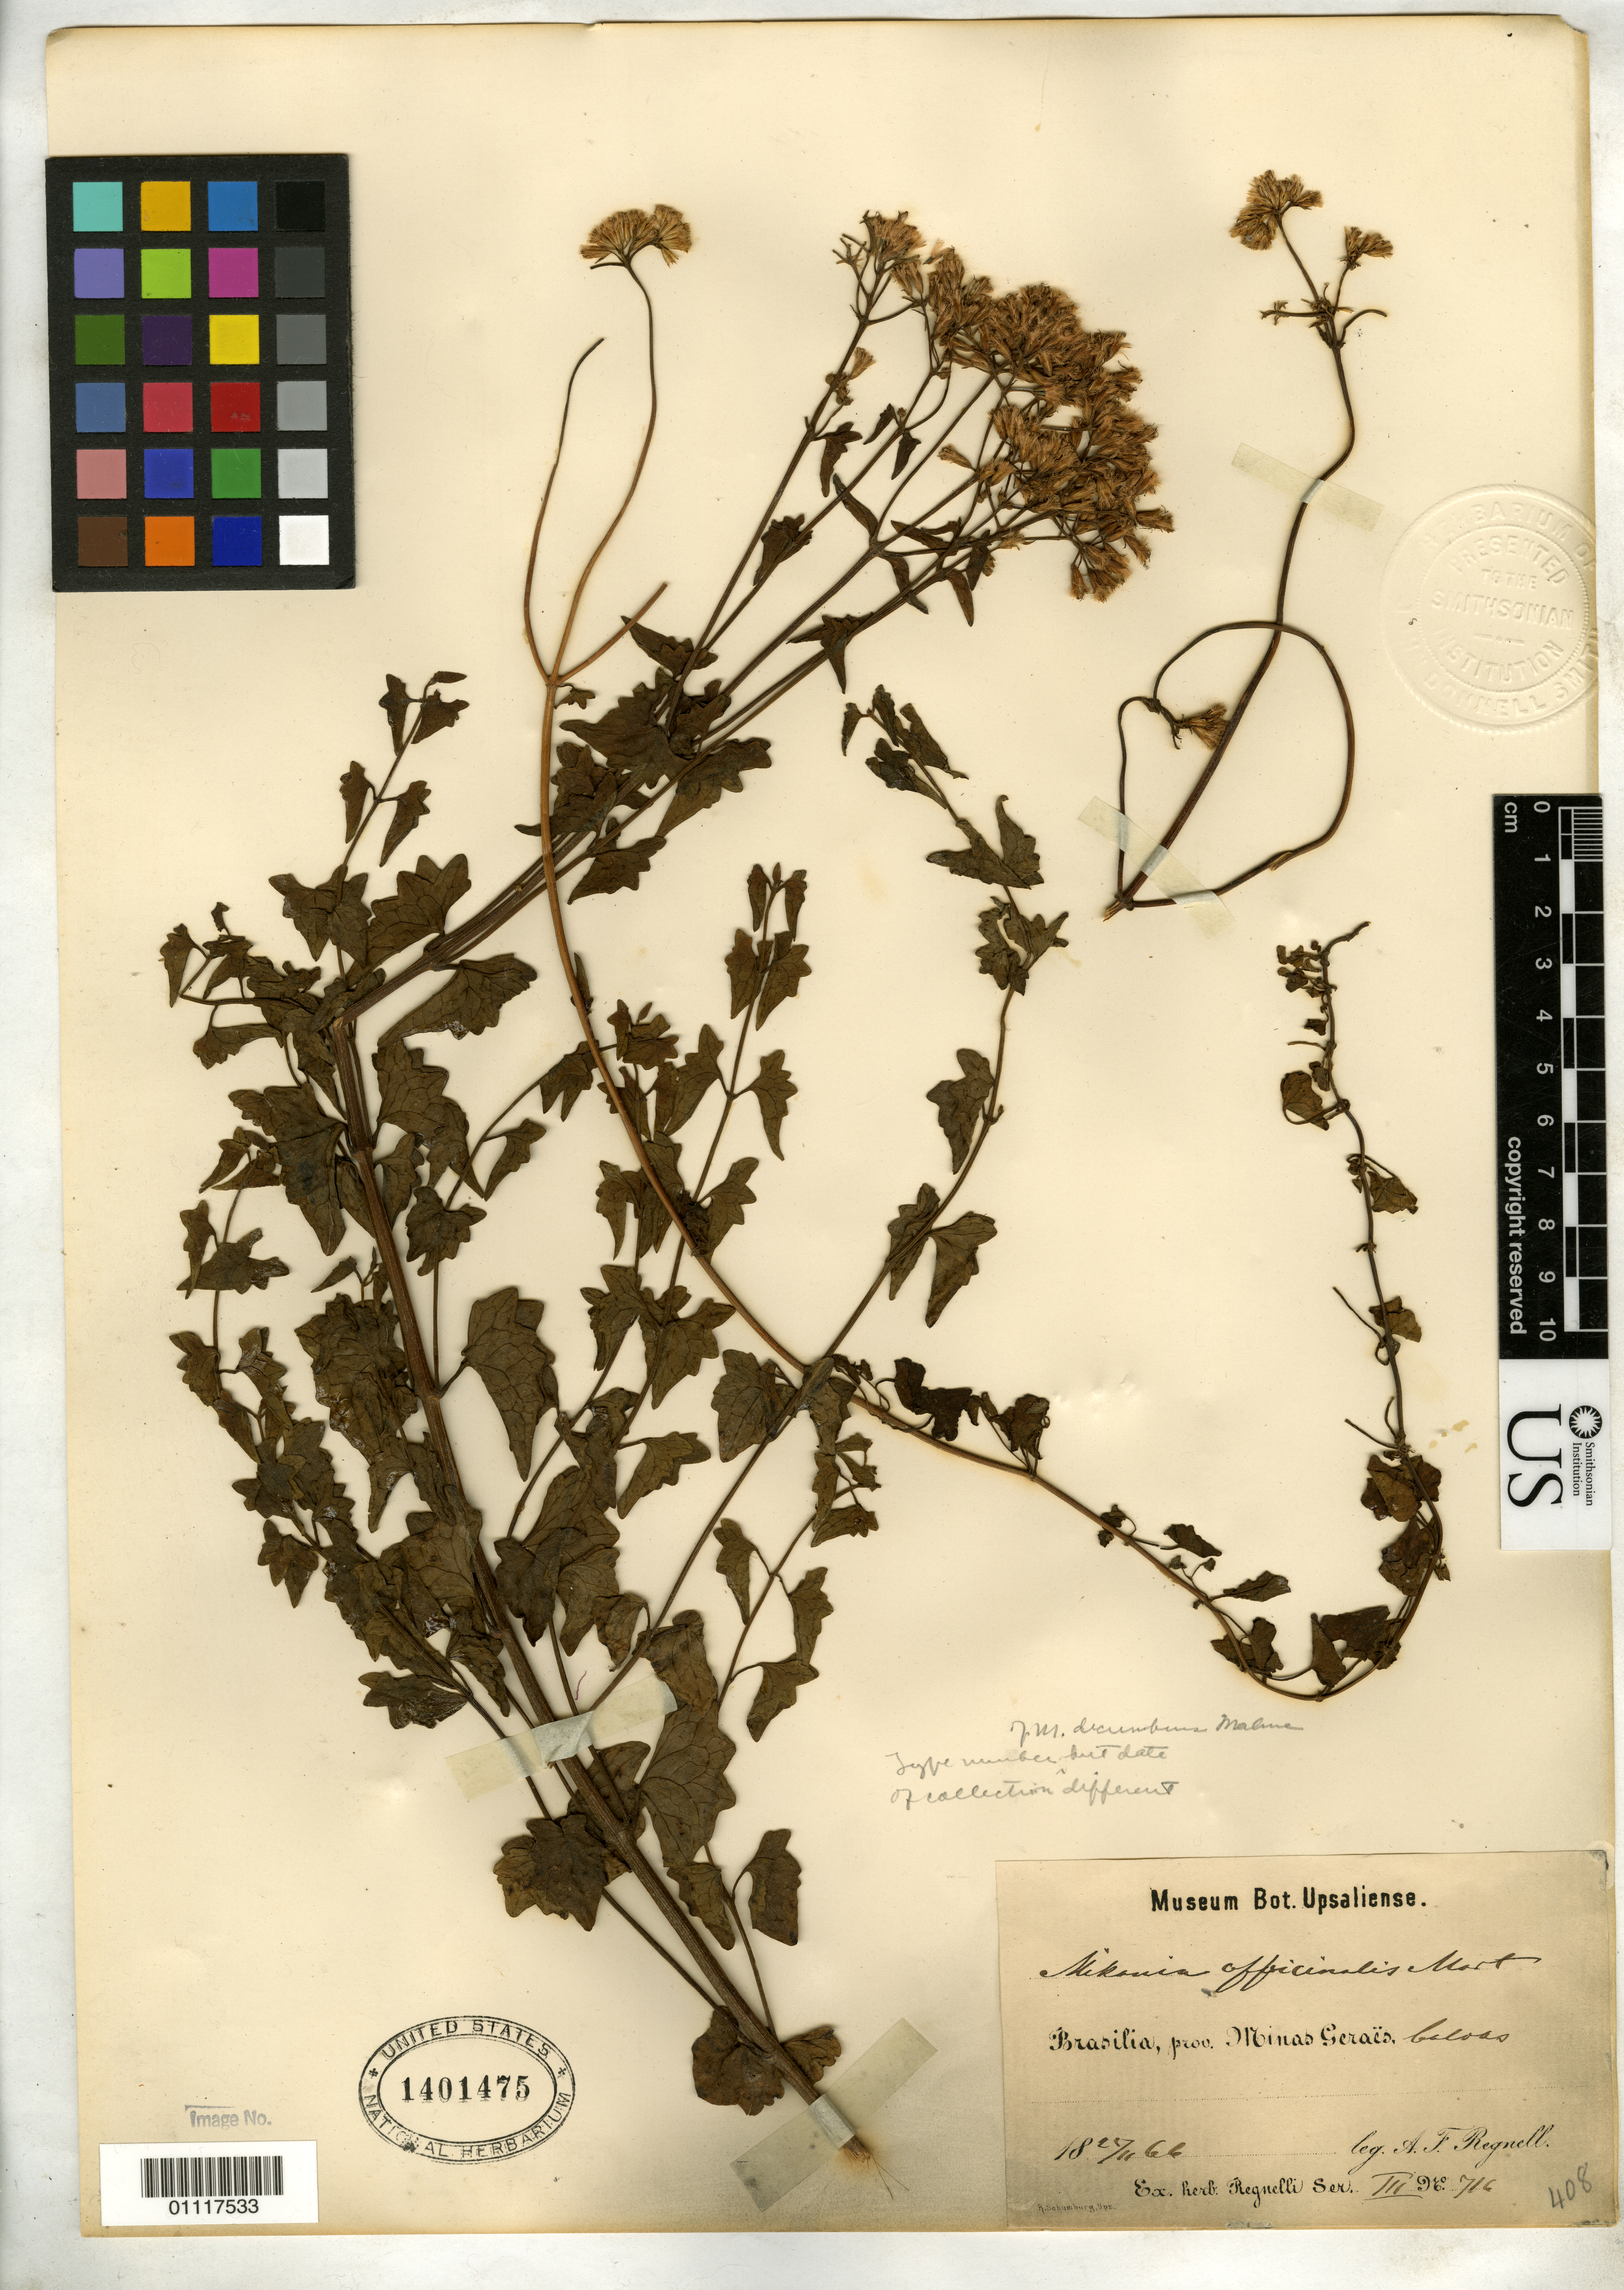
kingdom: Plantae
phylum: Tracheophyta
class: Magnoliopsida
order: Asterales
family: Asteraceae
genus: Mikania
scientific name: Mikania decumbens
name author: Malme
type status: Possible Type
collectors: A. F. Regnell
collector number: III 716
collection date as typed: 18 28/II 66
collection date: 1866-02-28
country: Brazil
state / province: Minas Gerais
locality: Caldas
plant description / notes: As annotated [unsigned, undated; unknown script], "Type number of M. decumbens Malme but date of collection different"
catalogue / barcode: US 1401475